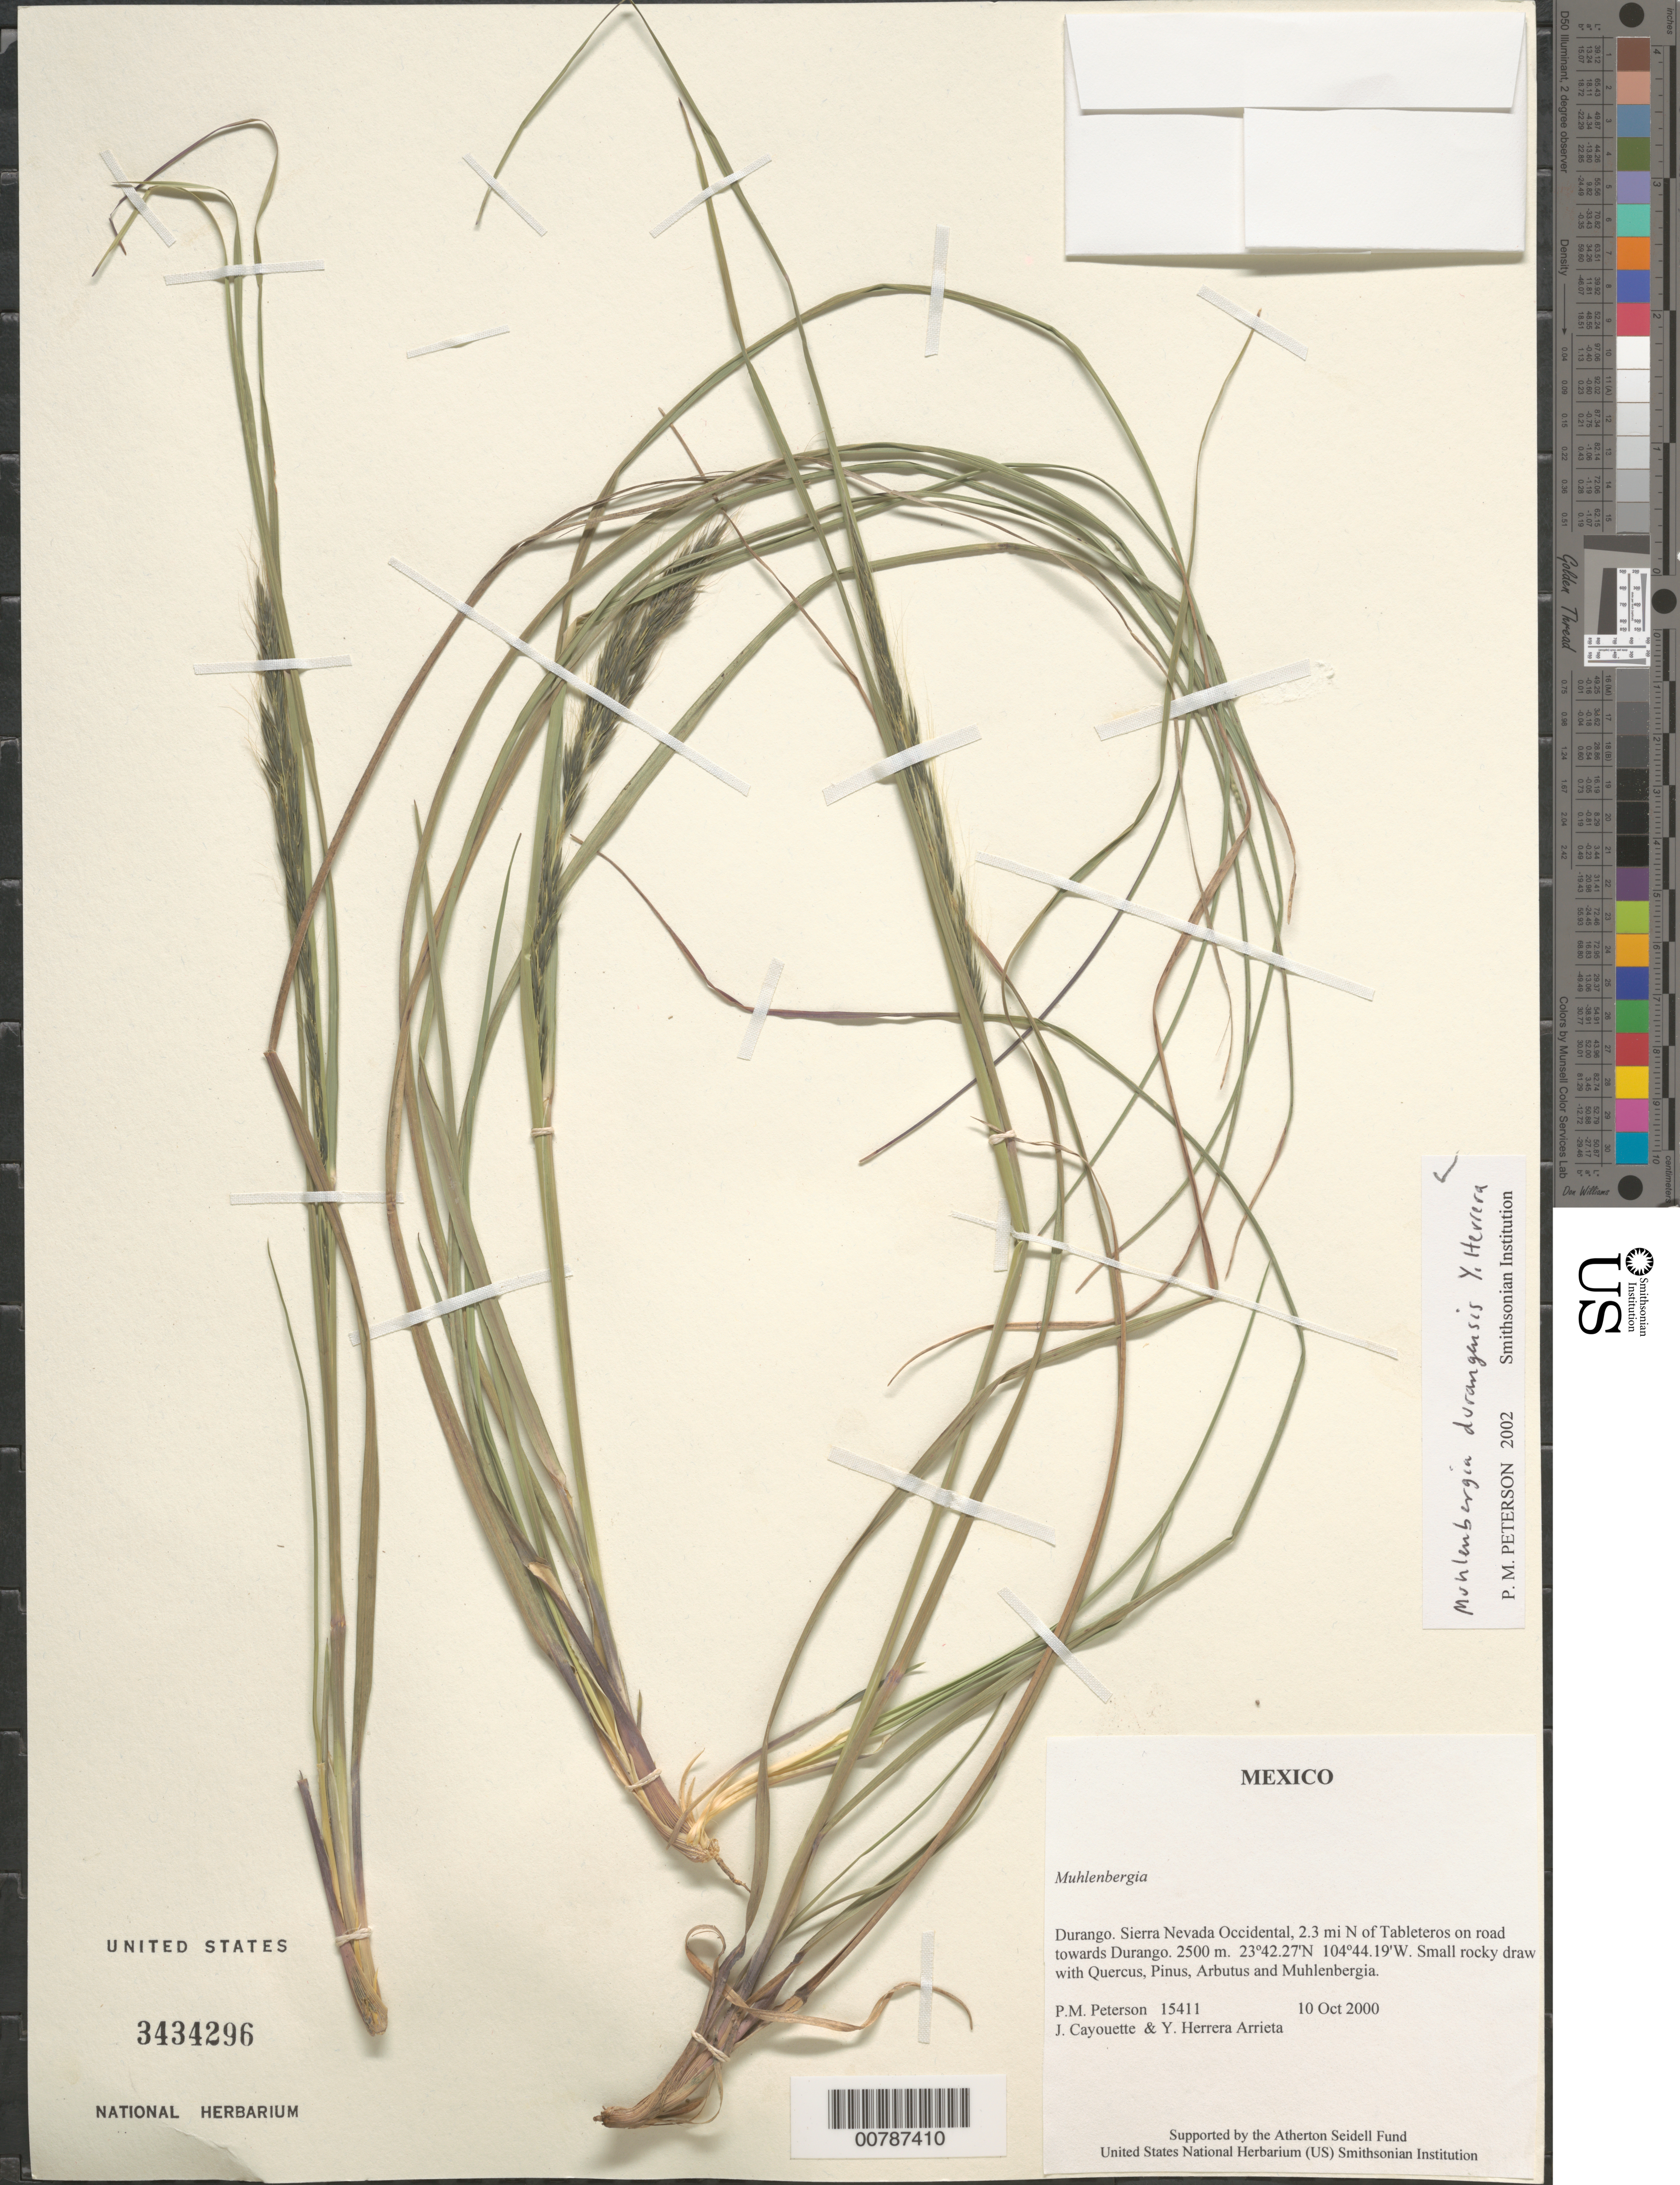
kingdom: Plantae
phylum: Tracheophyta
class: Liliopsida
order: Poales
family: Poaceae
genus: Muhlenbergia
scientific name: Muhlenbergia durangensis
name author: Y. Herrera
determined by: Peterson, Paul M., (BOT), Smithsonian Institution - National Museum of Natural History (UNITED STATES)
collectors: P. M. Peterson, J. Cayouette & Y. Herrera Arrieta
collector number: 15411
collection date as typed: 10 Oct 2000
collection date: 2000-10-10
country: Mexico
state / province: Durango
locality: Sierra Nevada Occidental, 2.3 mi N of Tableteros on road towards Durango.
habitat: Small rocky draw with Quercus, Pinus, Arbutus and Muhlenbergia.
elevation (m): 2500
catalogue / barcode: US 3434296